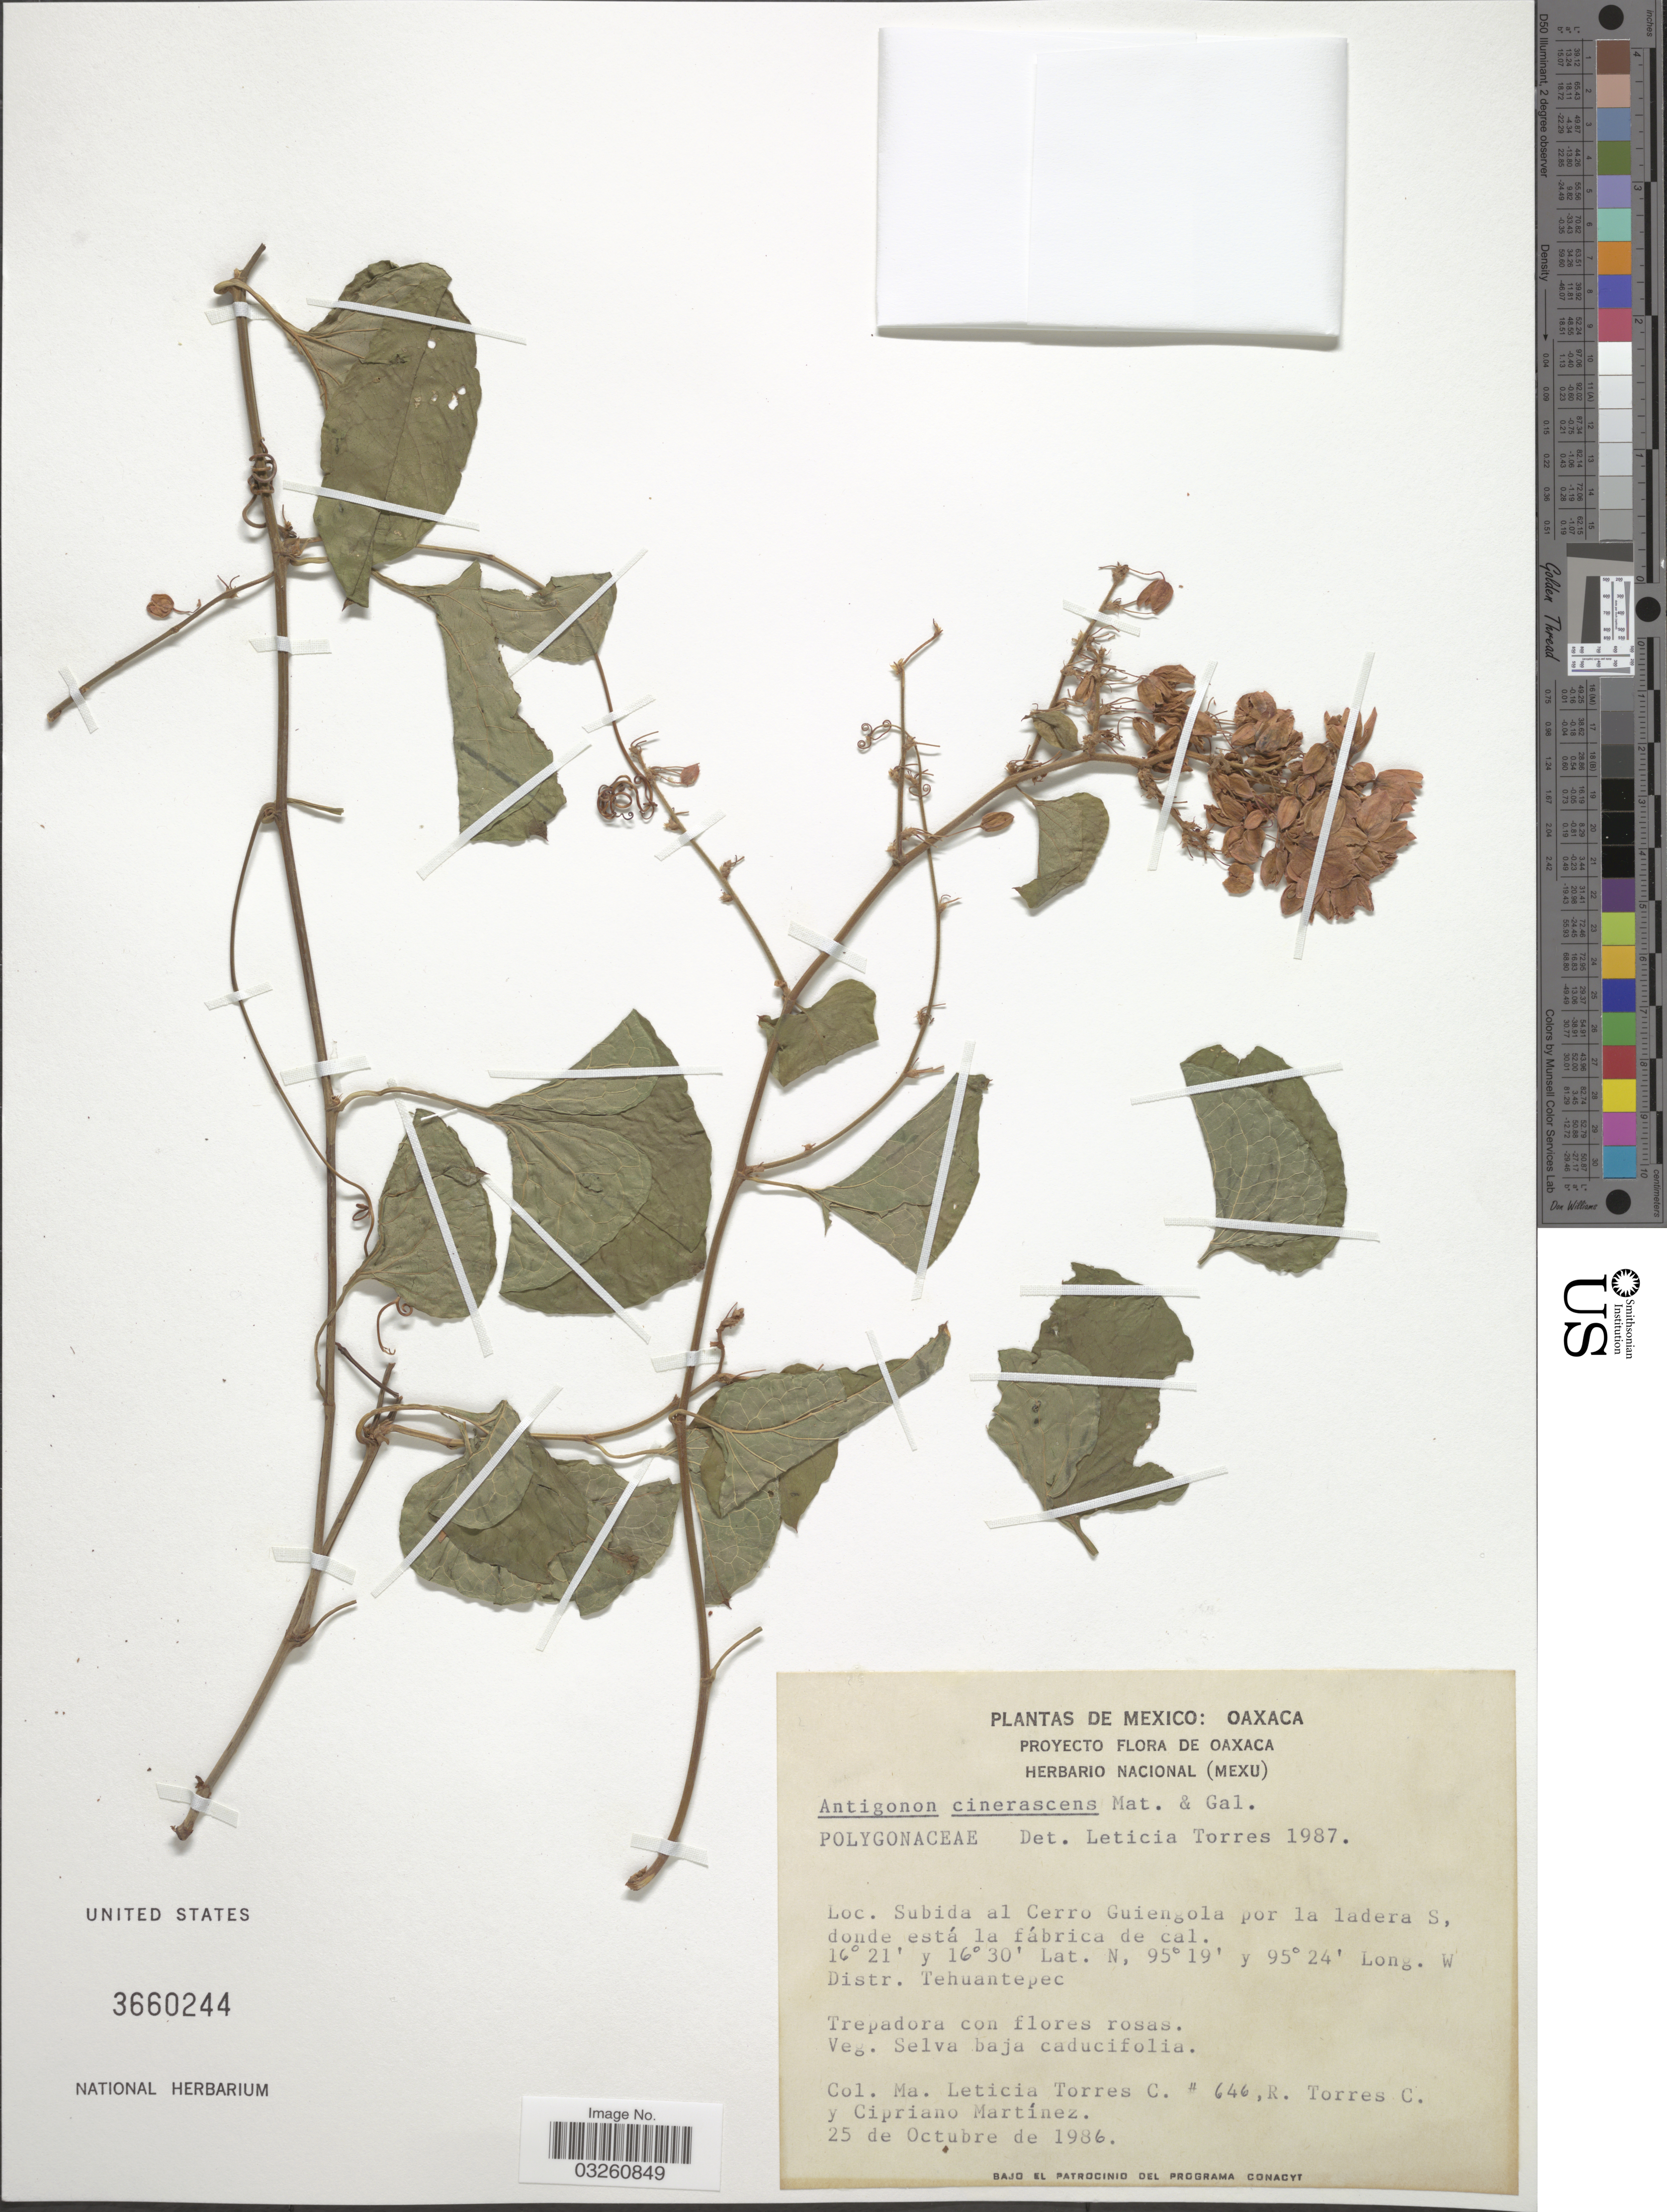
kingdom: Plantae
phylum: Tracheophyta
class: Magnoliopsida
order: Caryophyllales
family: Polygonaceae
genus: Antigonon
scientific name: Antigonon cordatum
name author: M. Martens & Galeotti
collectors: M. L. Torres Colin, R. Torres C. & C. Martínez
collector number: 646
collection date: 1986-10-25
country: Mexico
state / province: Oaxaca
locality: Subida al Cerro Guiengola por la ladera S, donde está la fábrica de cal. Distr. Tehuantepec.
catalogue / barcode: US 3660244